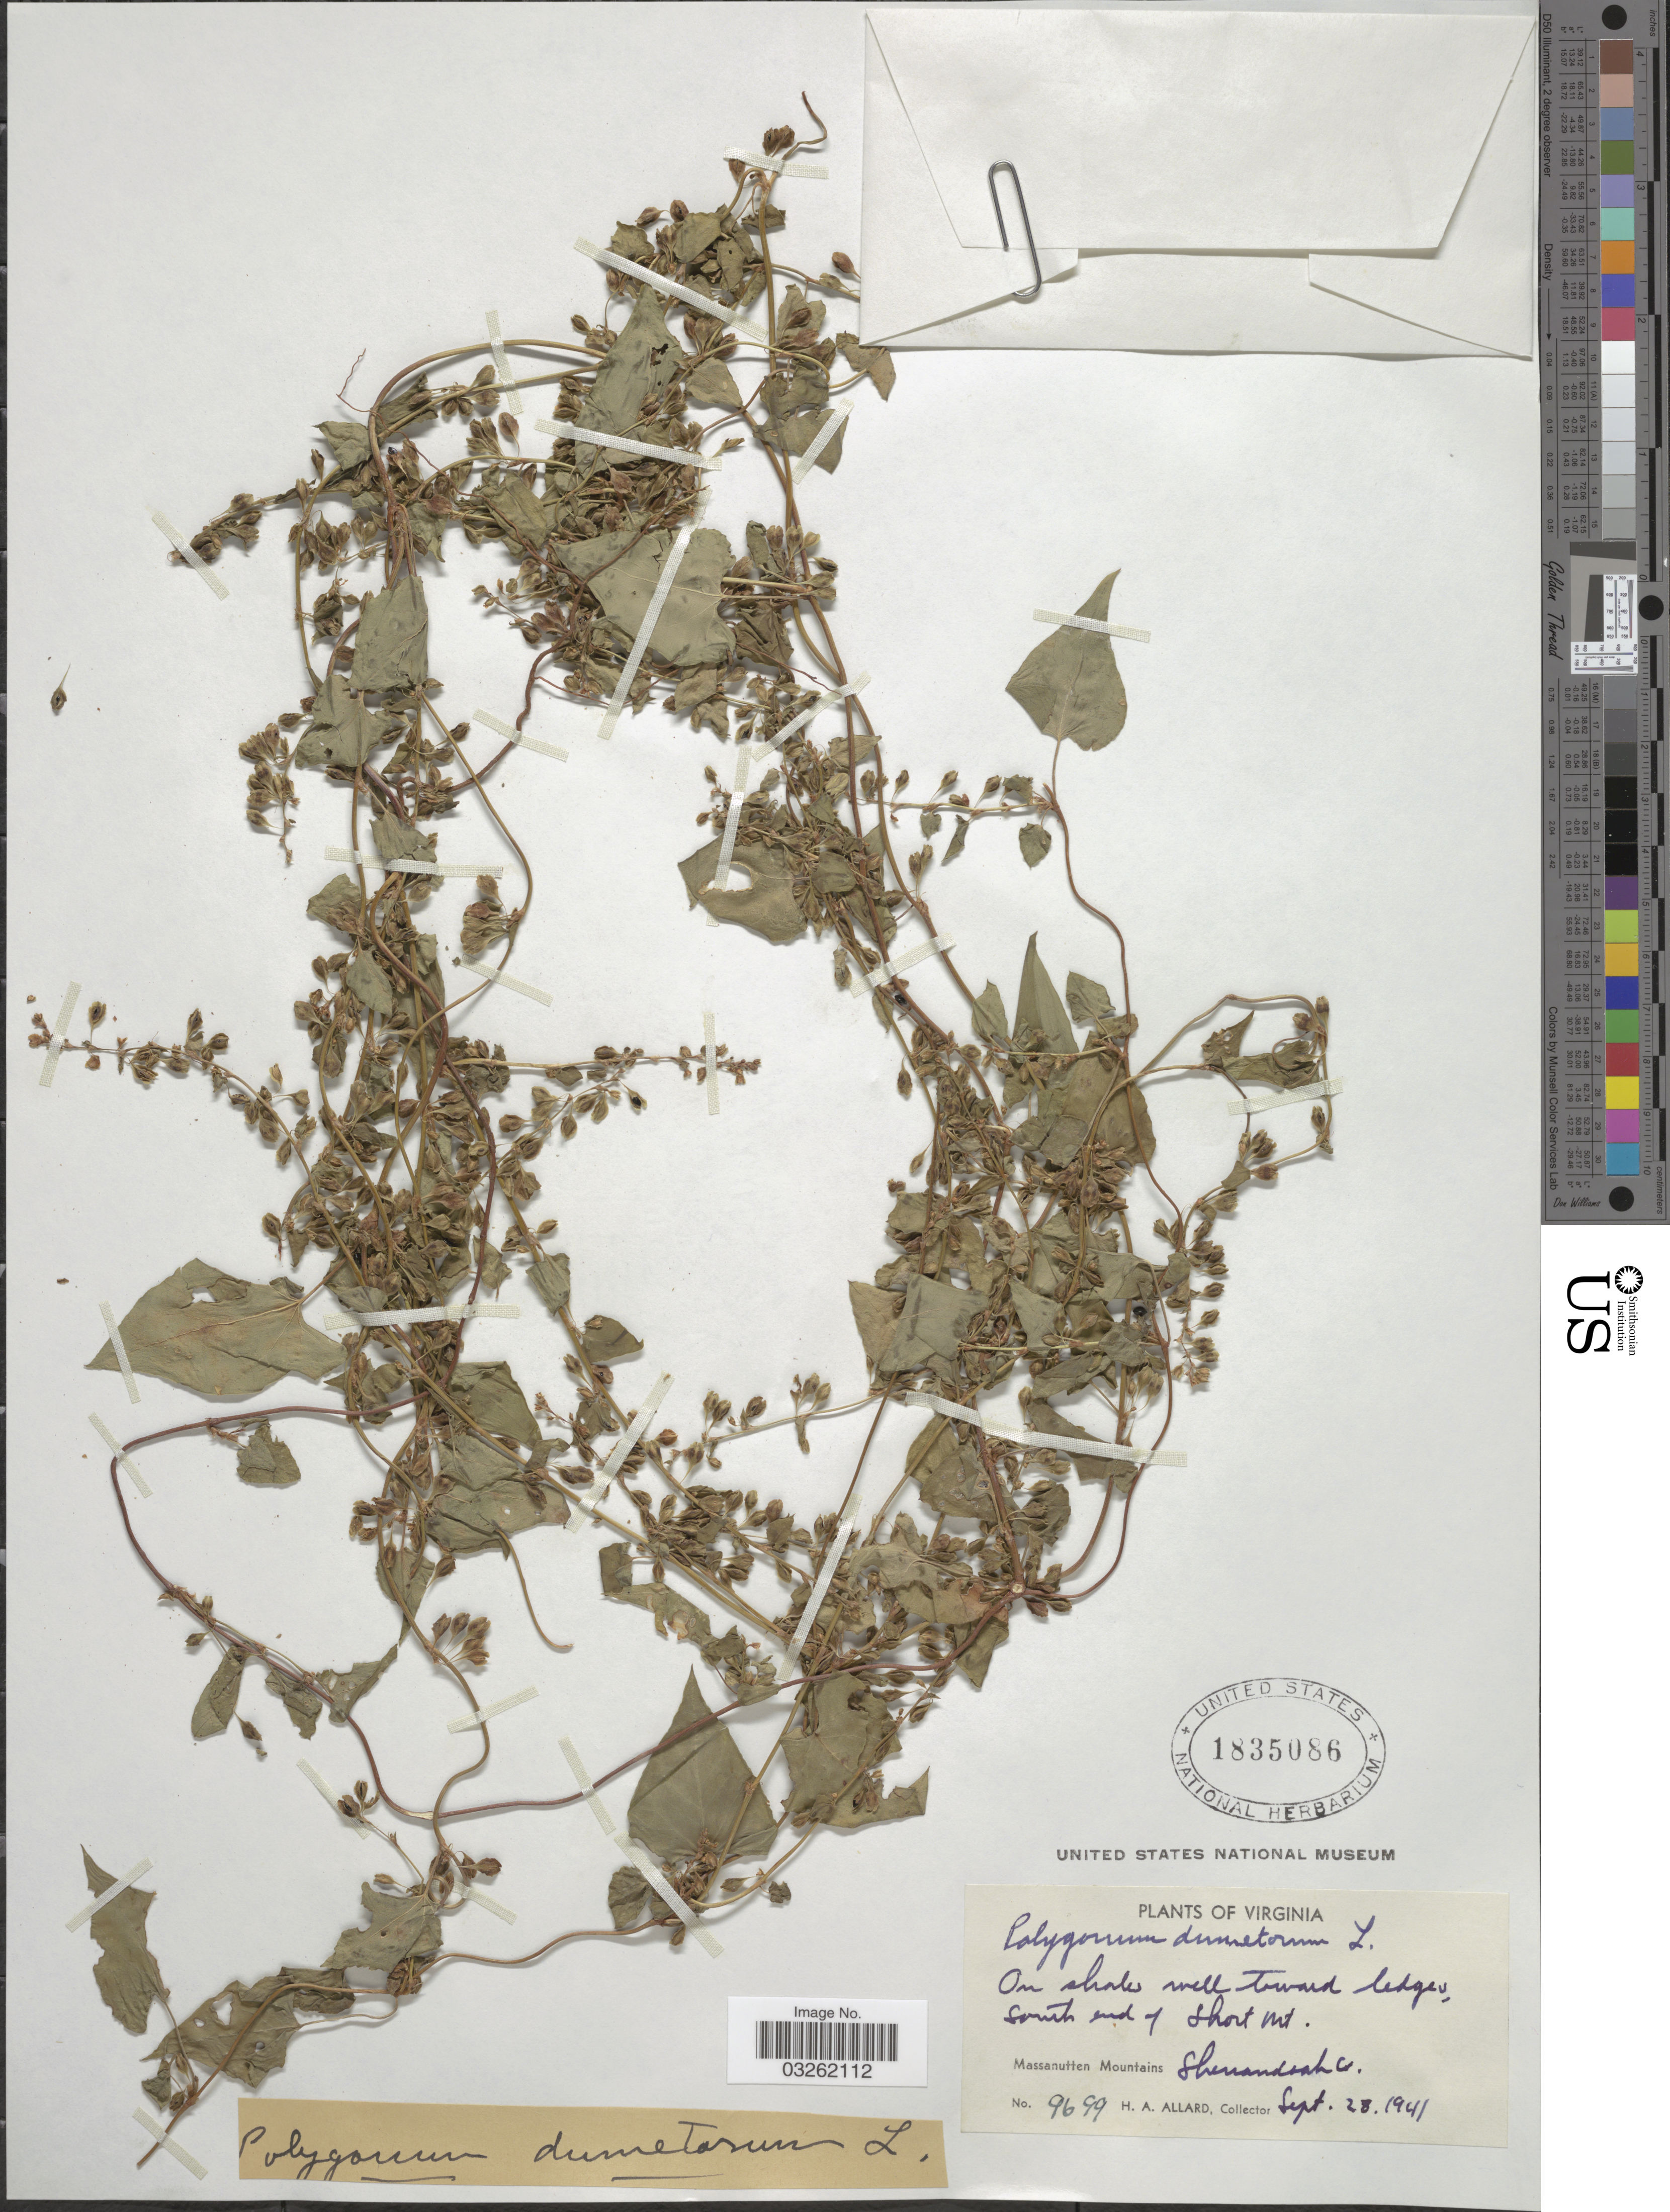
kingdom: Plantae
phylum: Tracheophyta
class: Magnoliopsida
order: Caryophyllales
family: Polygonaceae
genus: Fallopia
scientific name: Fallopia scandens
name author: (L.) Holub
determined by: Strong, Mark T., (BOT), Smithsonian Institution - National Museum of Natural History (UNITED STATES)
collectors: H. A. Allard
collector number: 9699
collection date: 1941-09-28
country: United States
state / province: Virginia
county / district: Shenandoah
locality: South end of Short Mt. Massanutten Mountains. Shenandoah Co.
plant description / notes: Fallopia cristata (Engelm. & A. Gray) Holub here treated as a heterotypic synonym.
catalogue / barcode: US 1835086